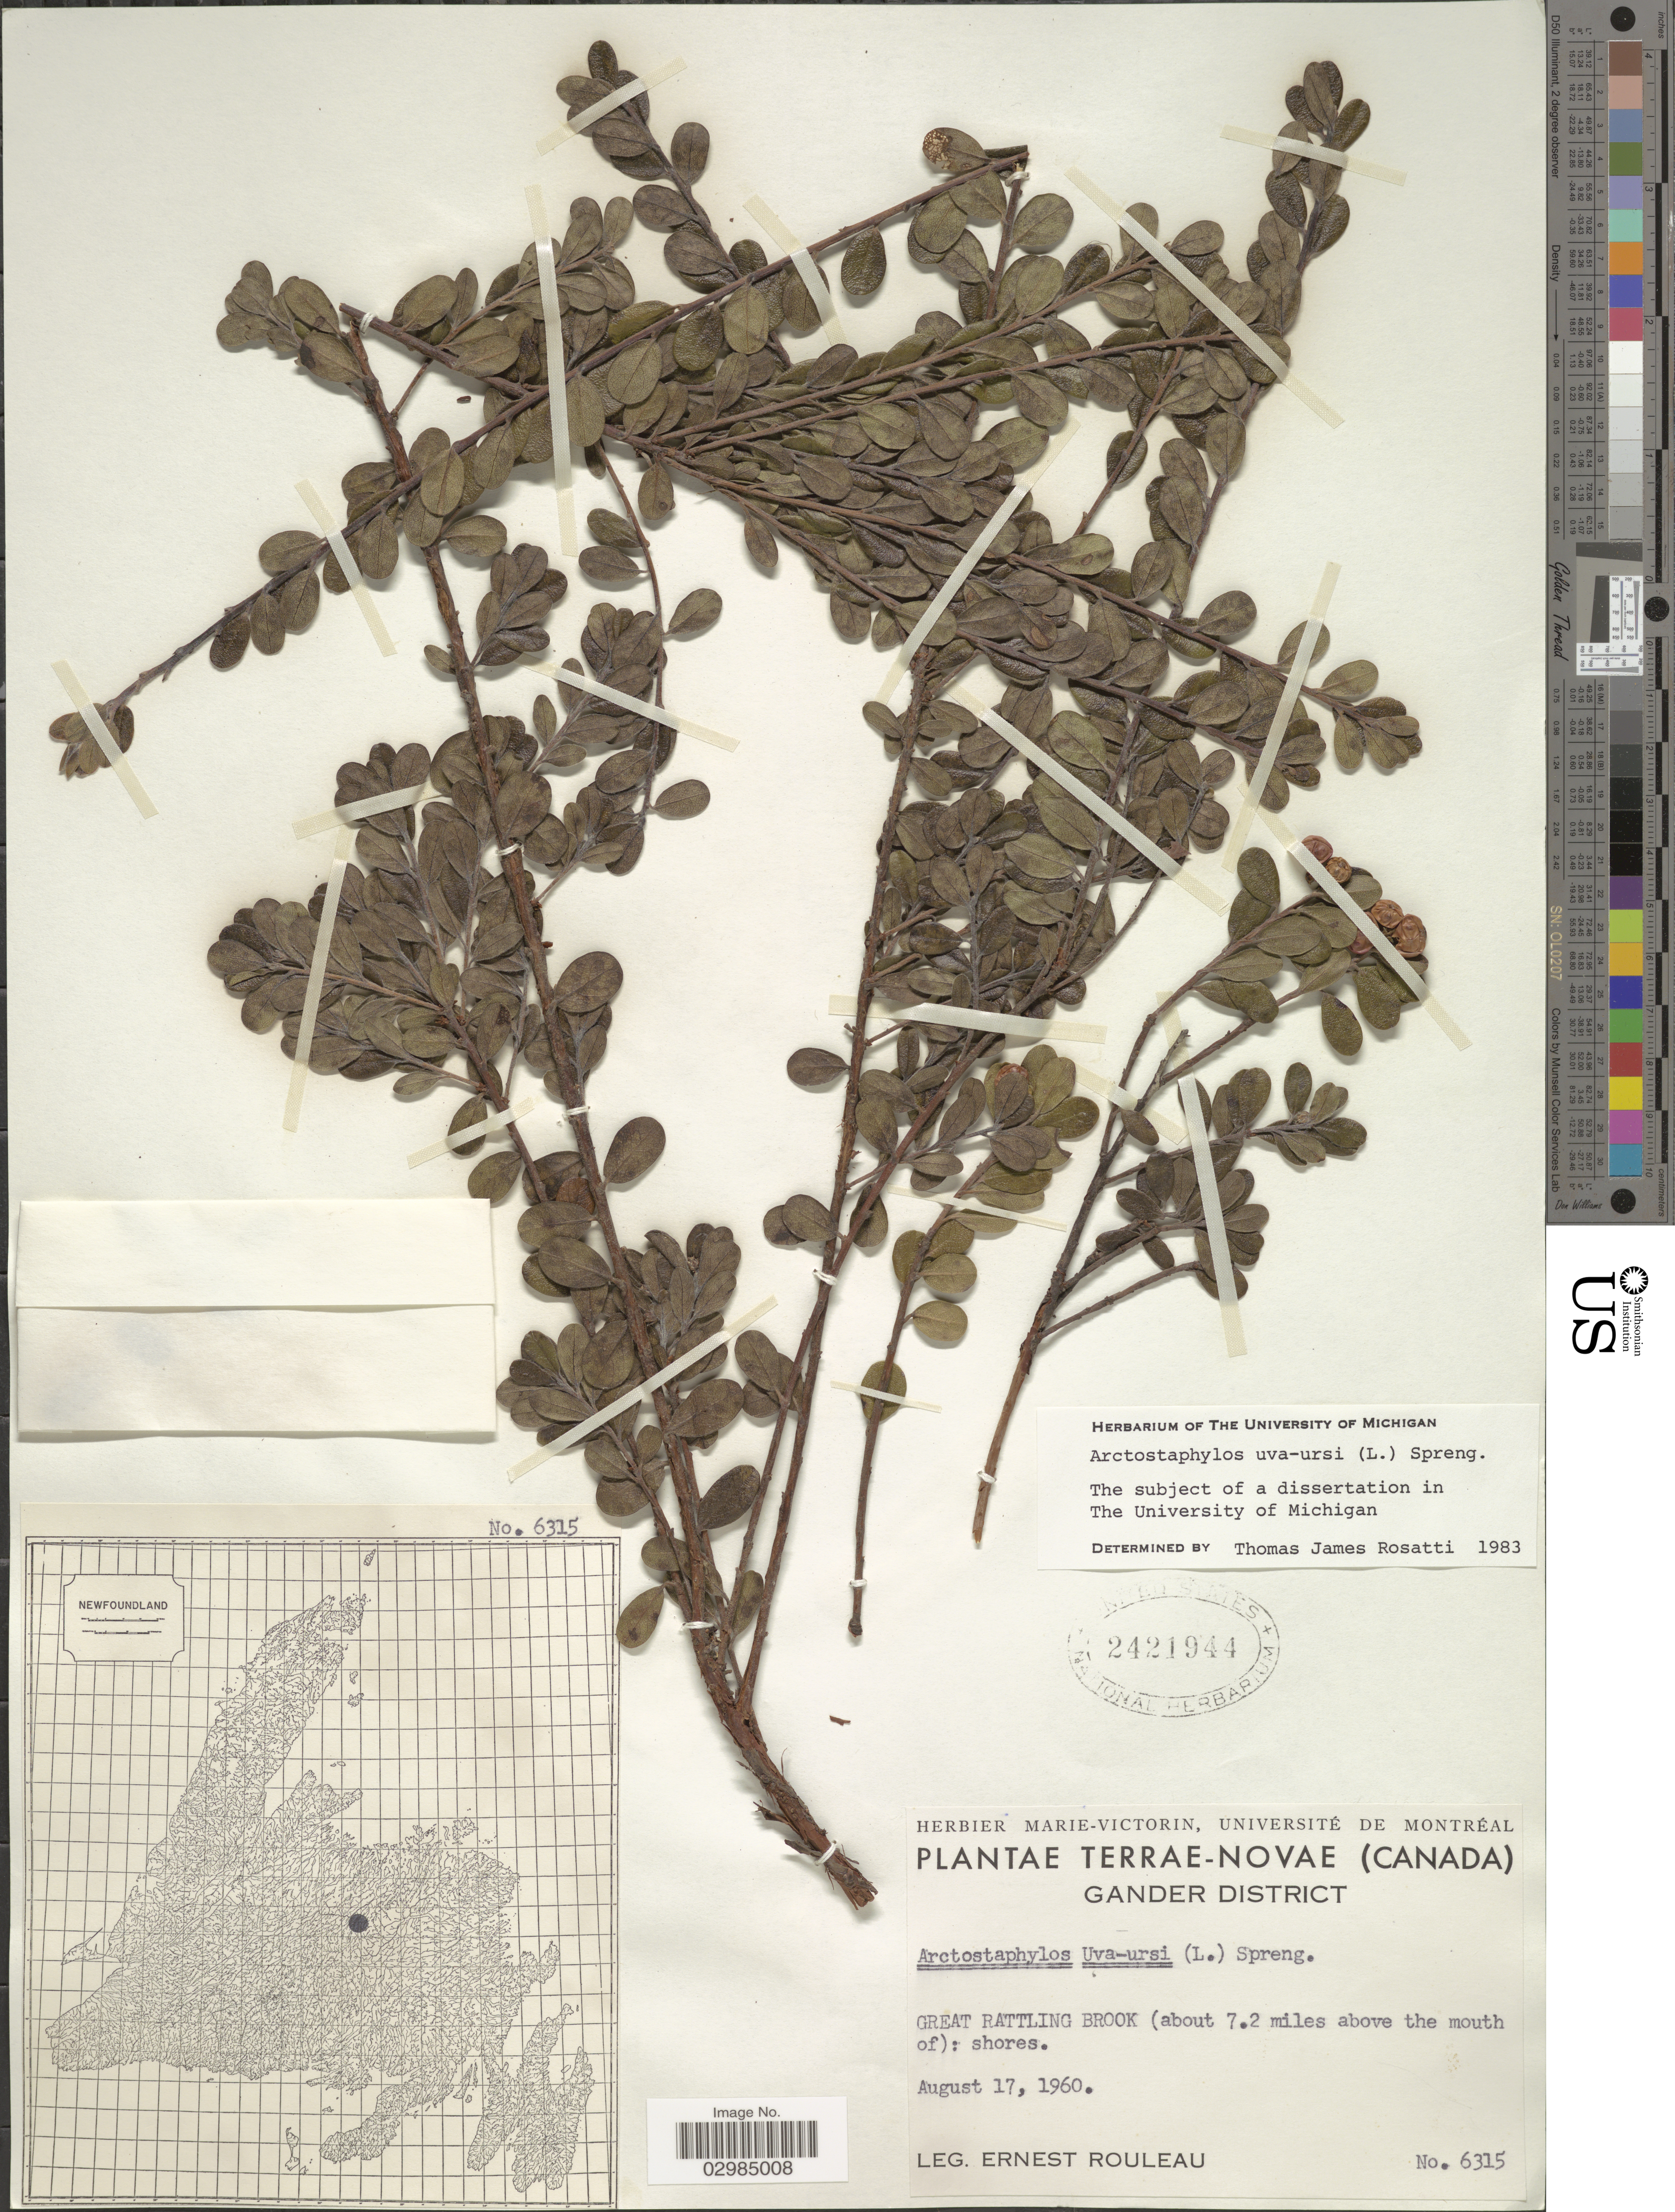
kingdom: Plantae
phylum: Tracheophyta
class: Magnoliopsida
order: Ericales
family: Ericaceae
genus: Arctostaphylos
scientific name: Arctostaphylos uva-ursi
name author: (L.) Spreng.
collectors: E. Rouleau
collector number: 6315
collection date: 1960-08-17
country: Canada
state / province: Newfoundland and Labrador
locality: Terrae-Novae. Gander District. Great Rattling Broook (about 7.2 miles above the mouth of): shores.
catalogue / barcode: US 2421944